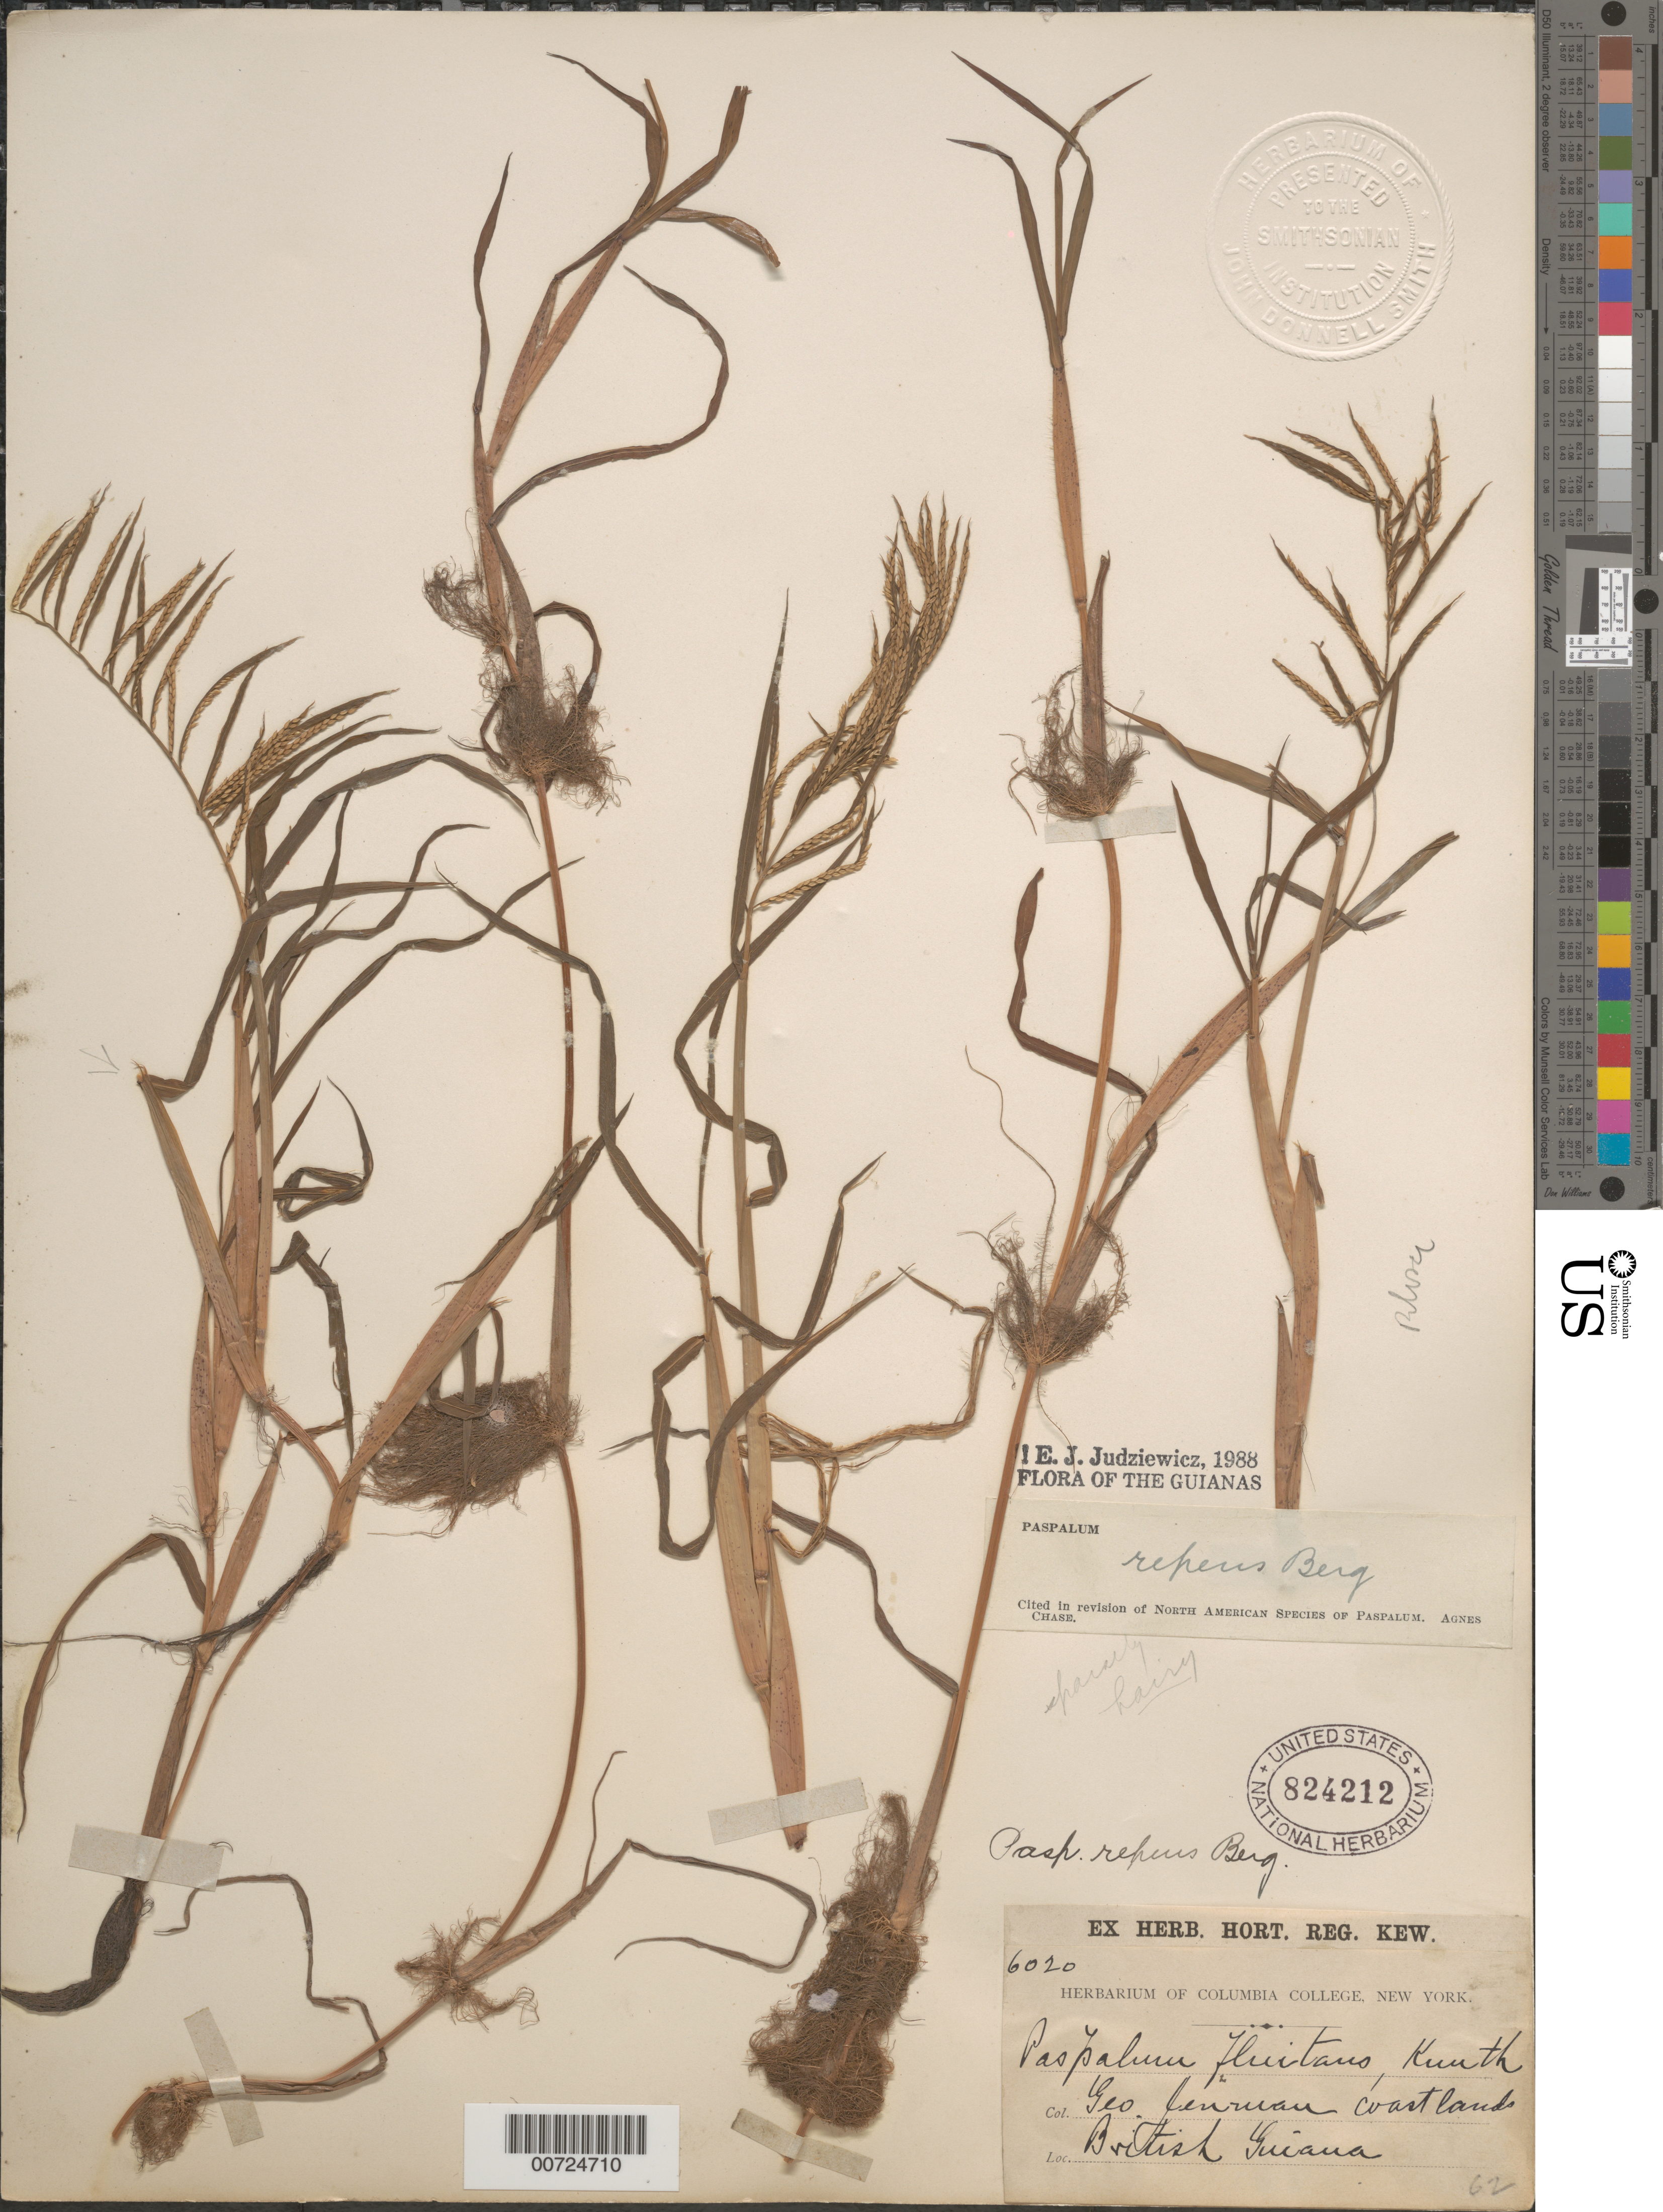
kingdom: Plantae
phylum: Tracheophyta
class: Liliopsida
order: Poales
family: Poaceae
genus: Paspalum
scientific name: Paspalum repens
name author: P.J. Bergius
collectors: G. S. Jenman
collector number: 6020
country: Guyana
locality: British Guiana.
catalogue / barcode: US 824212